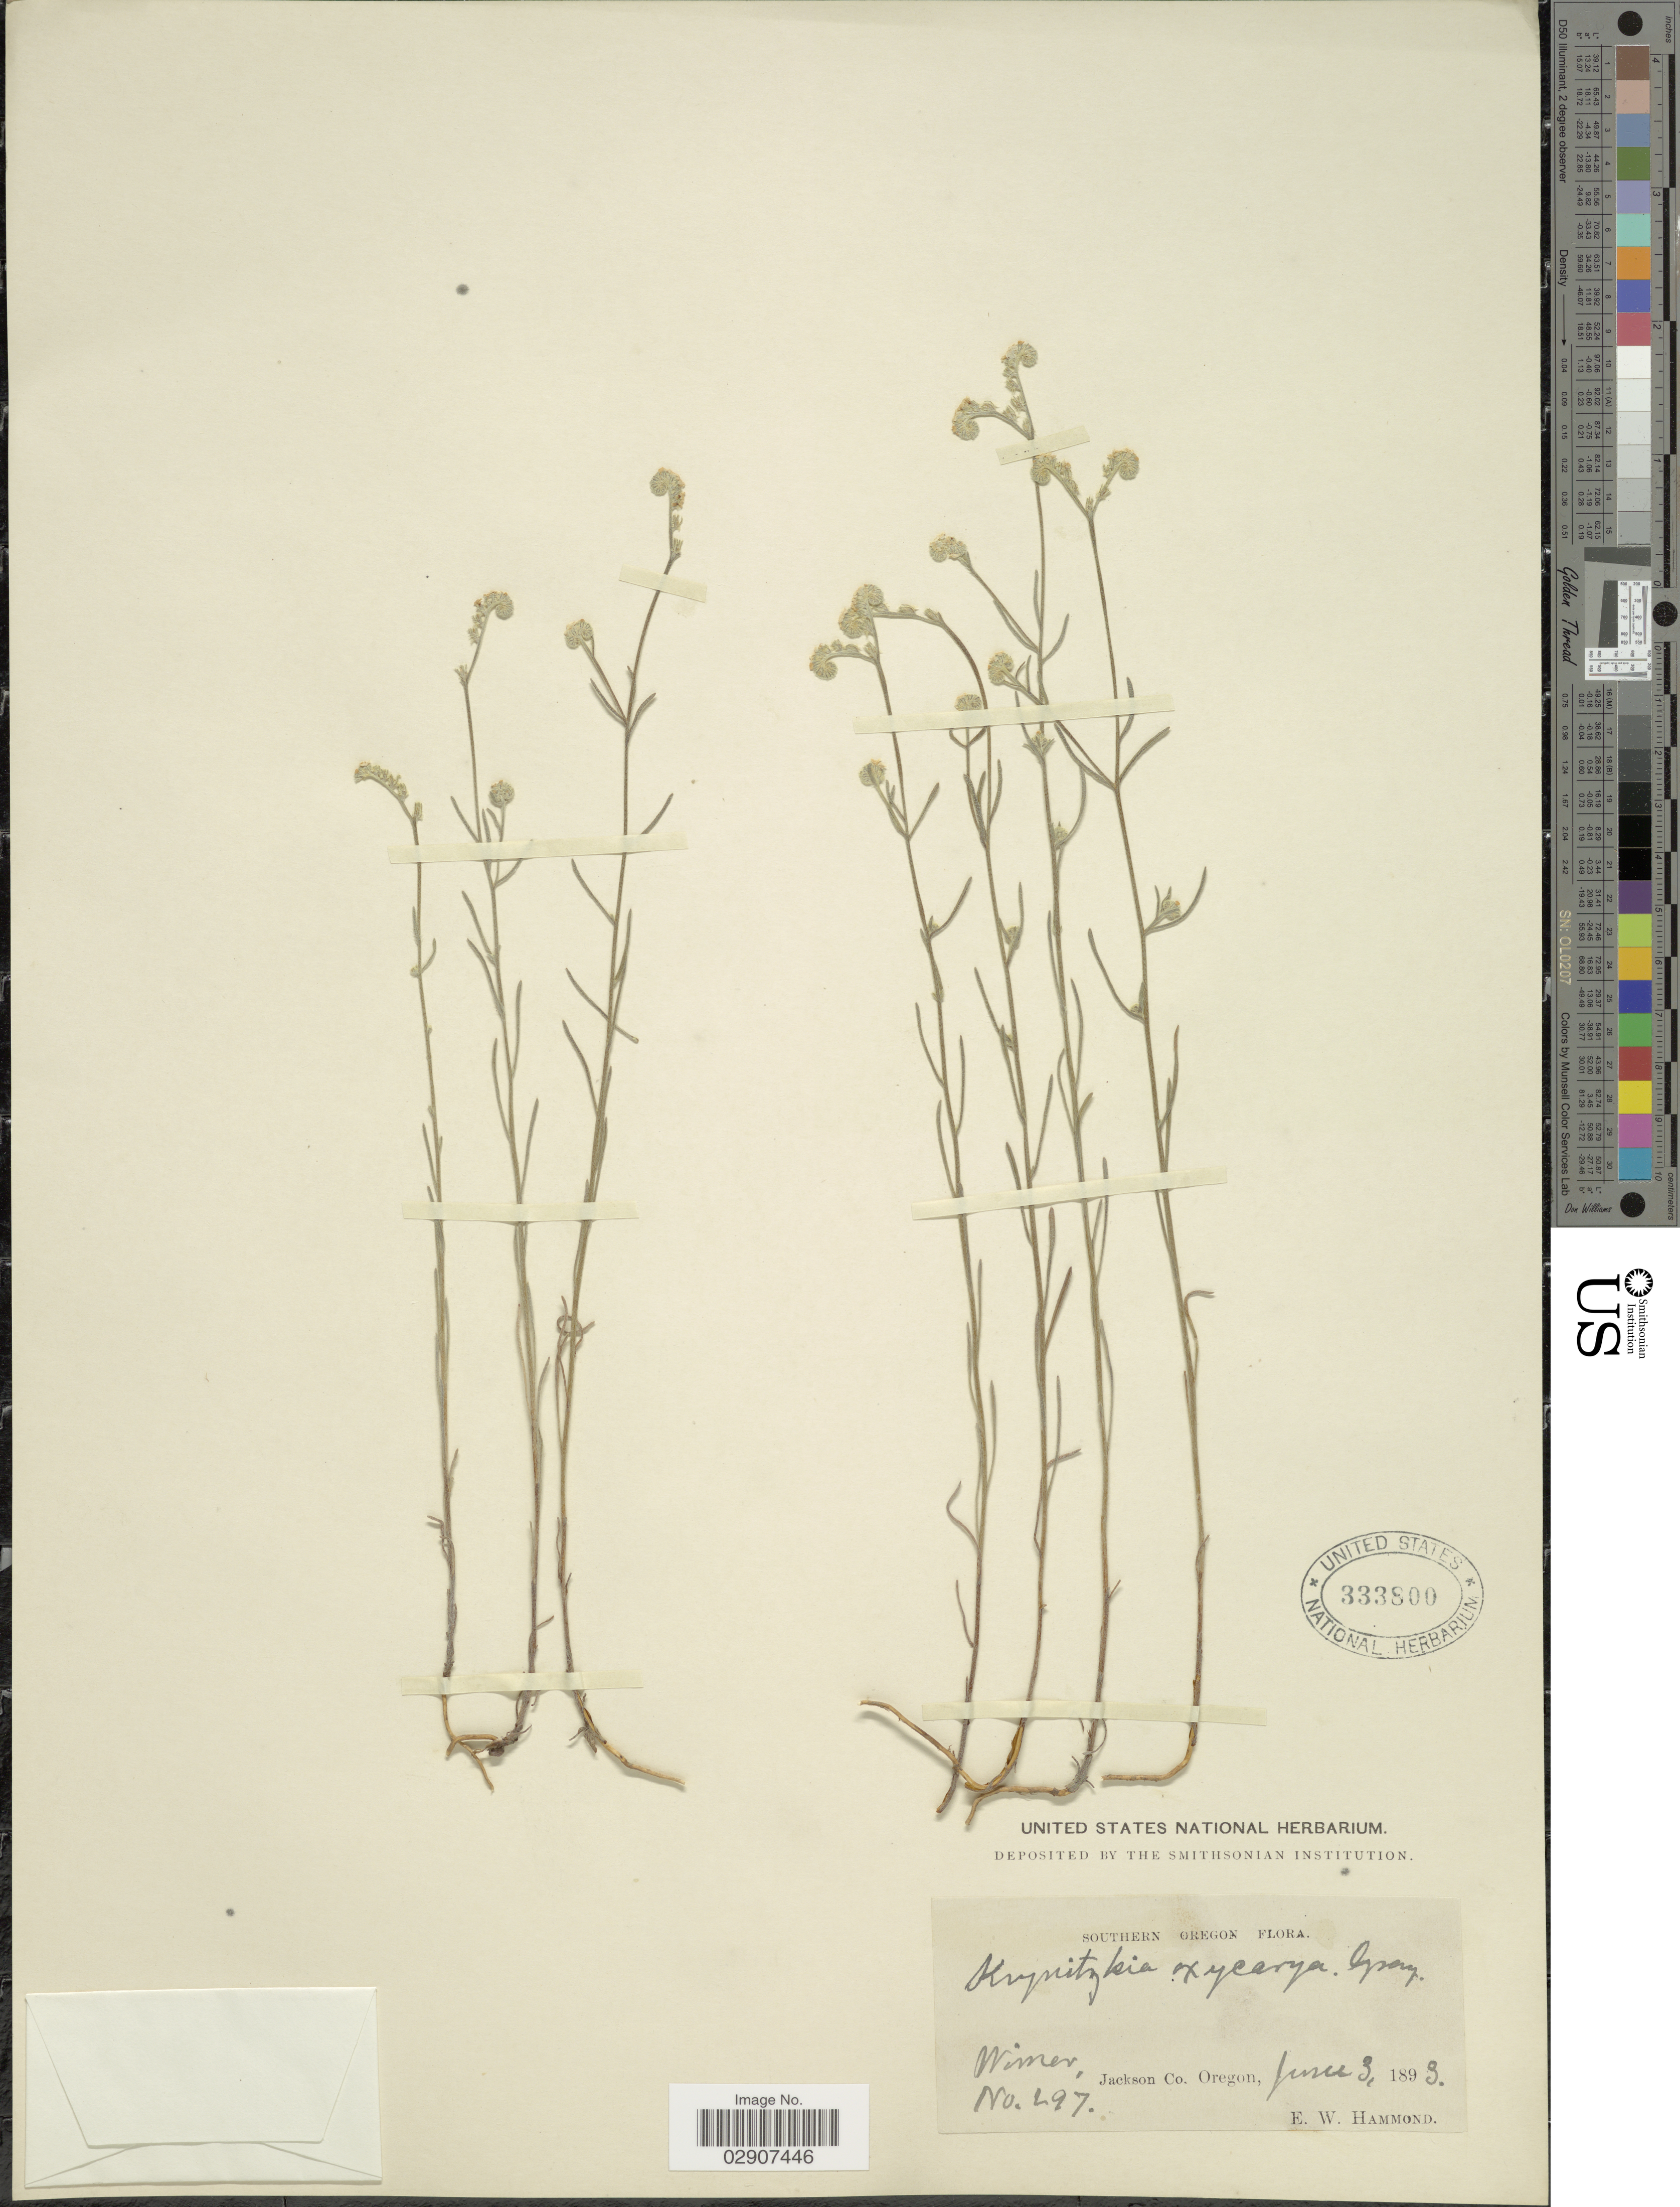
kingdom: Plantae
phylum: Tracheophyta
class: Magnoliopsida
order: Boraginales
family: Boraginaceae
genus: Cryptantha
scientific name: Cryptantha flaccida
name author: (Douglas ex Lehm.) Greene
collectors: E. Hammond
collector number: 297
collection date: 1893-06-03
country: United States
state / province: Oregon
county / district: Jackson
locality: Southern Oregon, Wimer, Jackson Co., Oregon.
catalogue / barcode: US 333800